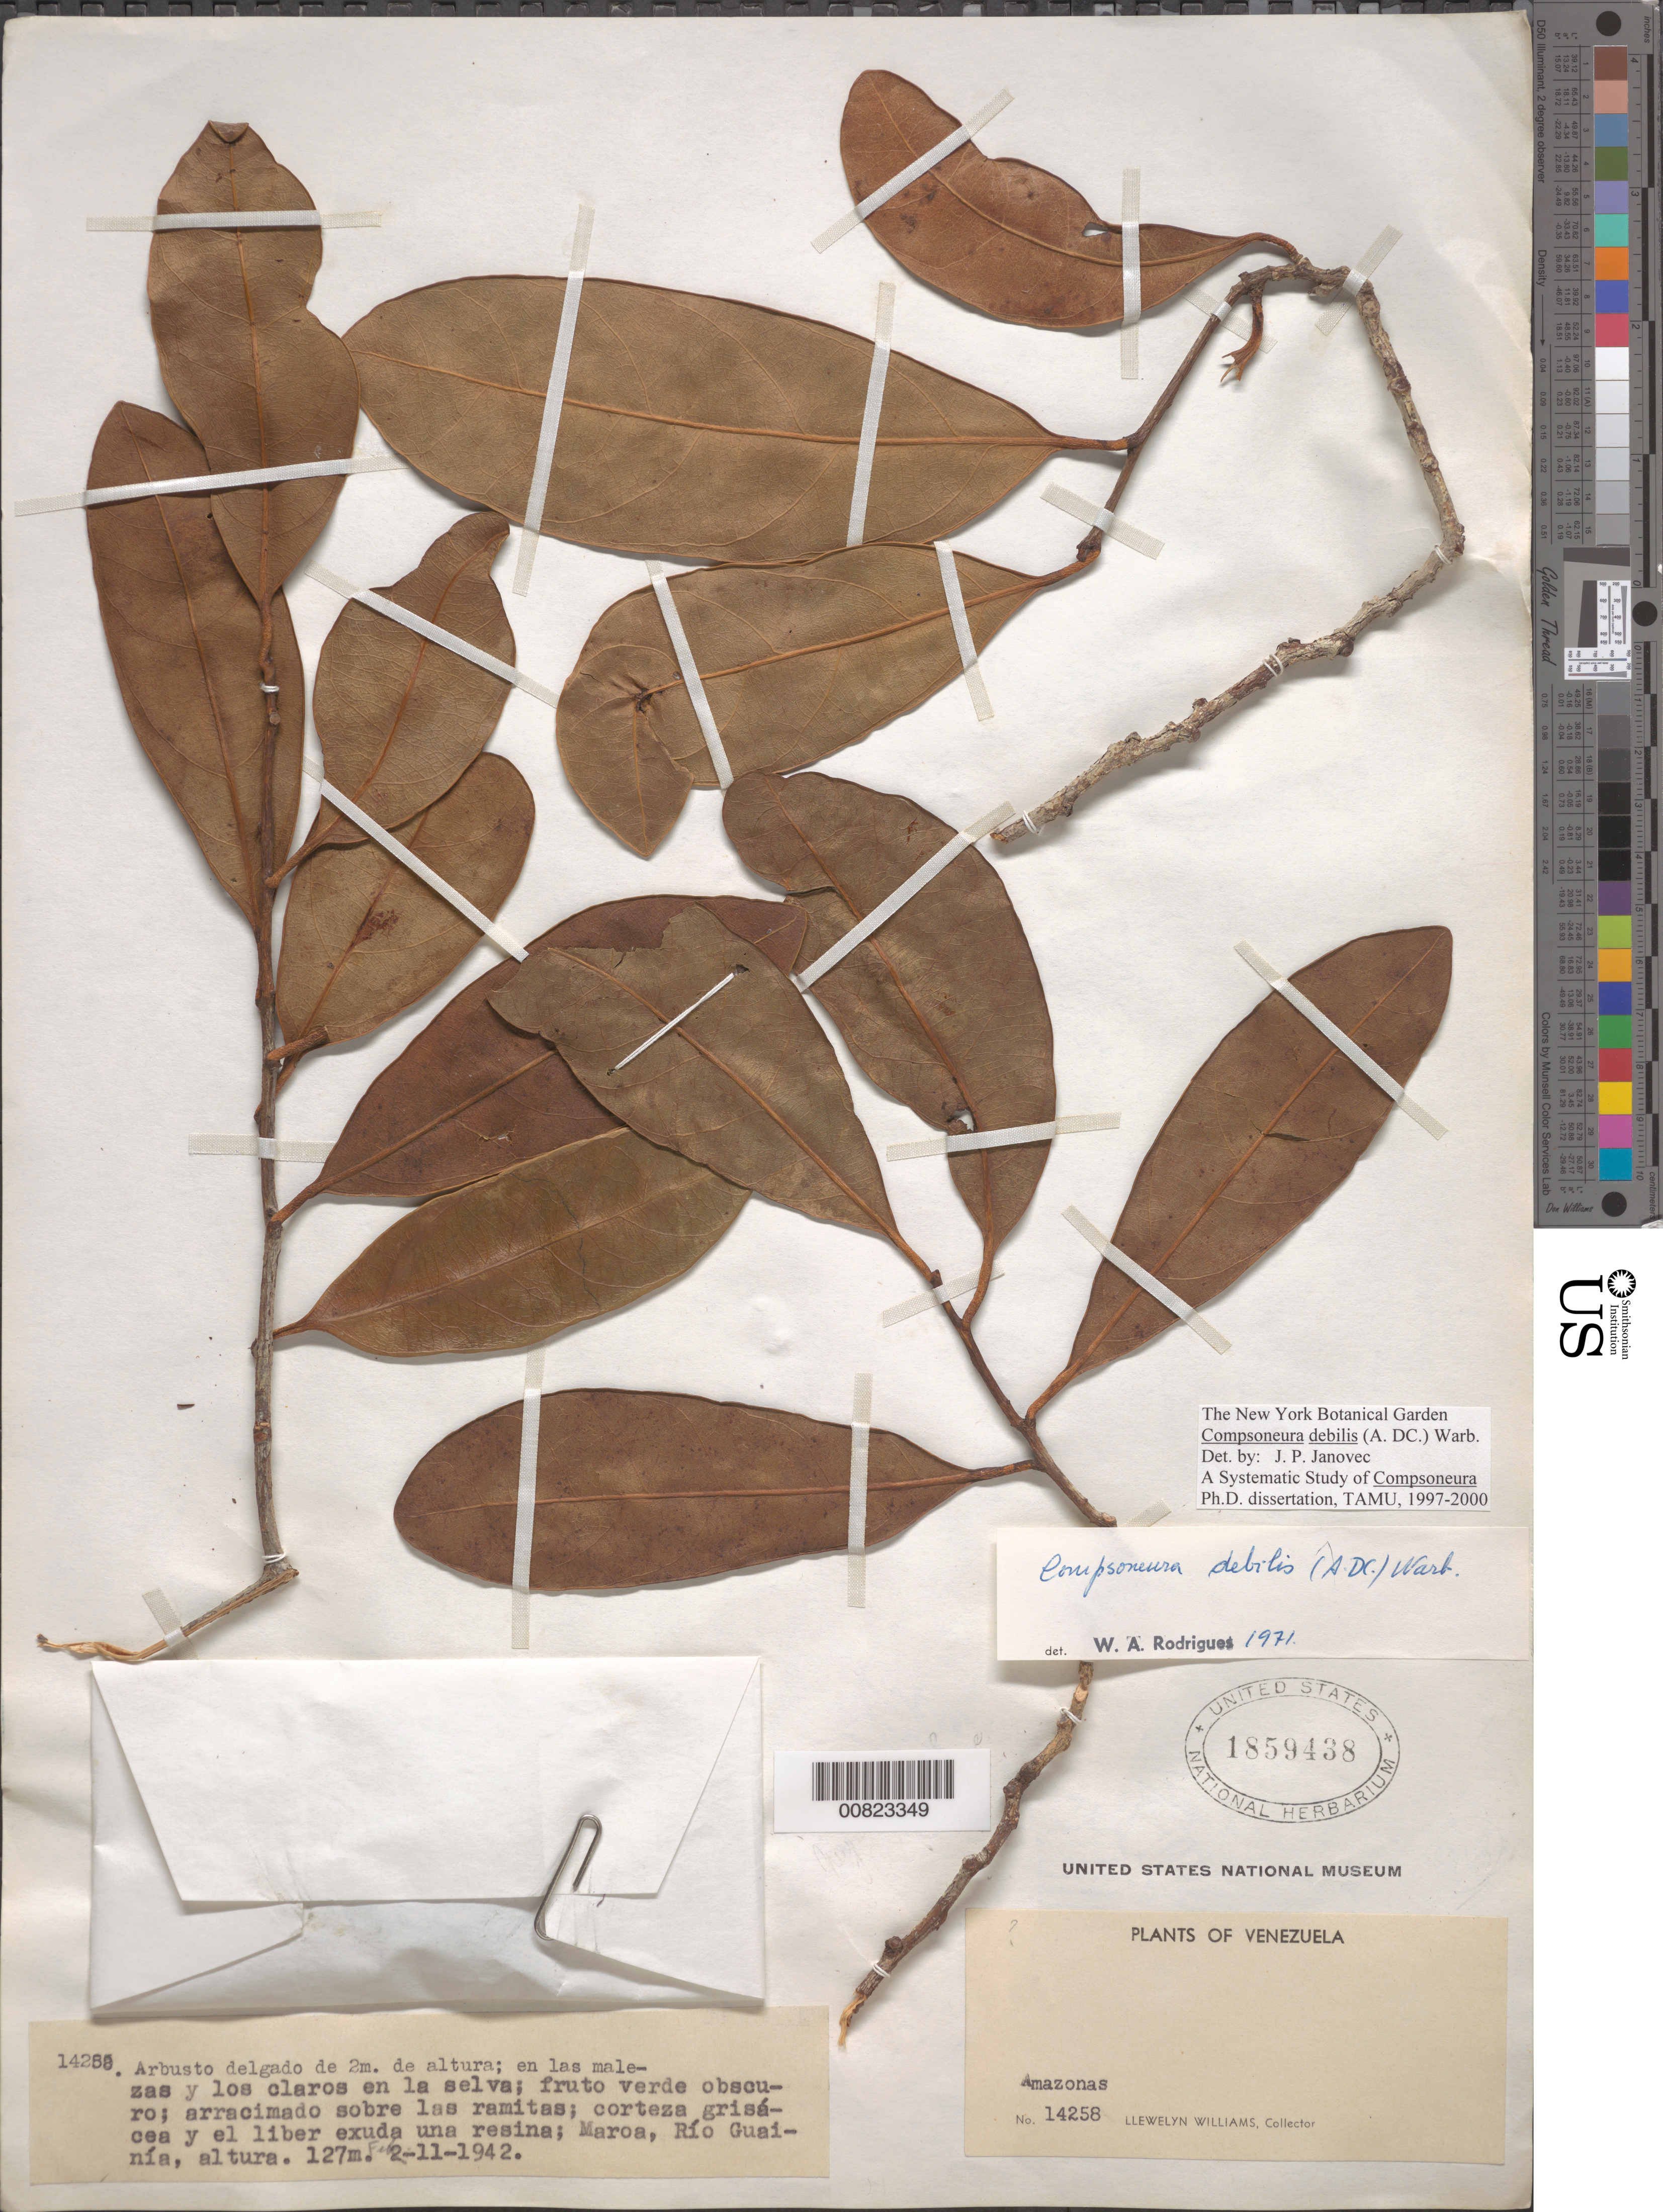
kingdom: Plantae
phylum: Tracheophyta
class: Magnoliopsida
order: Magnoliales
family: Myristicaceae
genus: Compsoneura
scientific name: Compsoneura debilis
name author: (Spruce ex A. DC.) Warb.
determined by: Rodrigues, W. A.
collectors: Ll. Williams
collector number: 14258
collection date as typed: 11-Feb-42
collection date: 1942-02-11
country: Venezuela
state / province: Amazonas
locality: Maroa, Río Guainía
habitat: Malezas y los claros en la selva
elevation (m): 127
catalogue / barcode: US 1859438